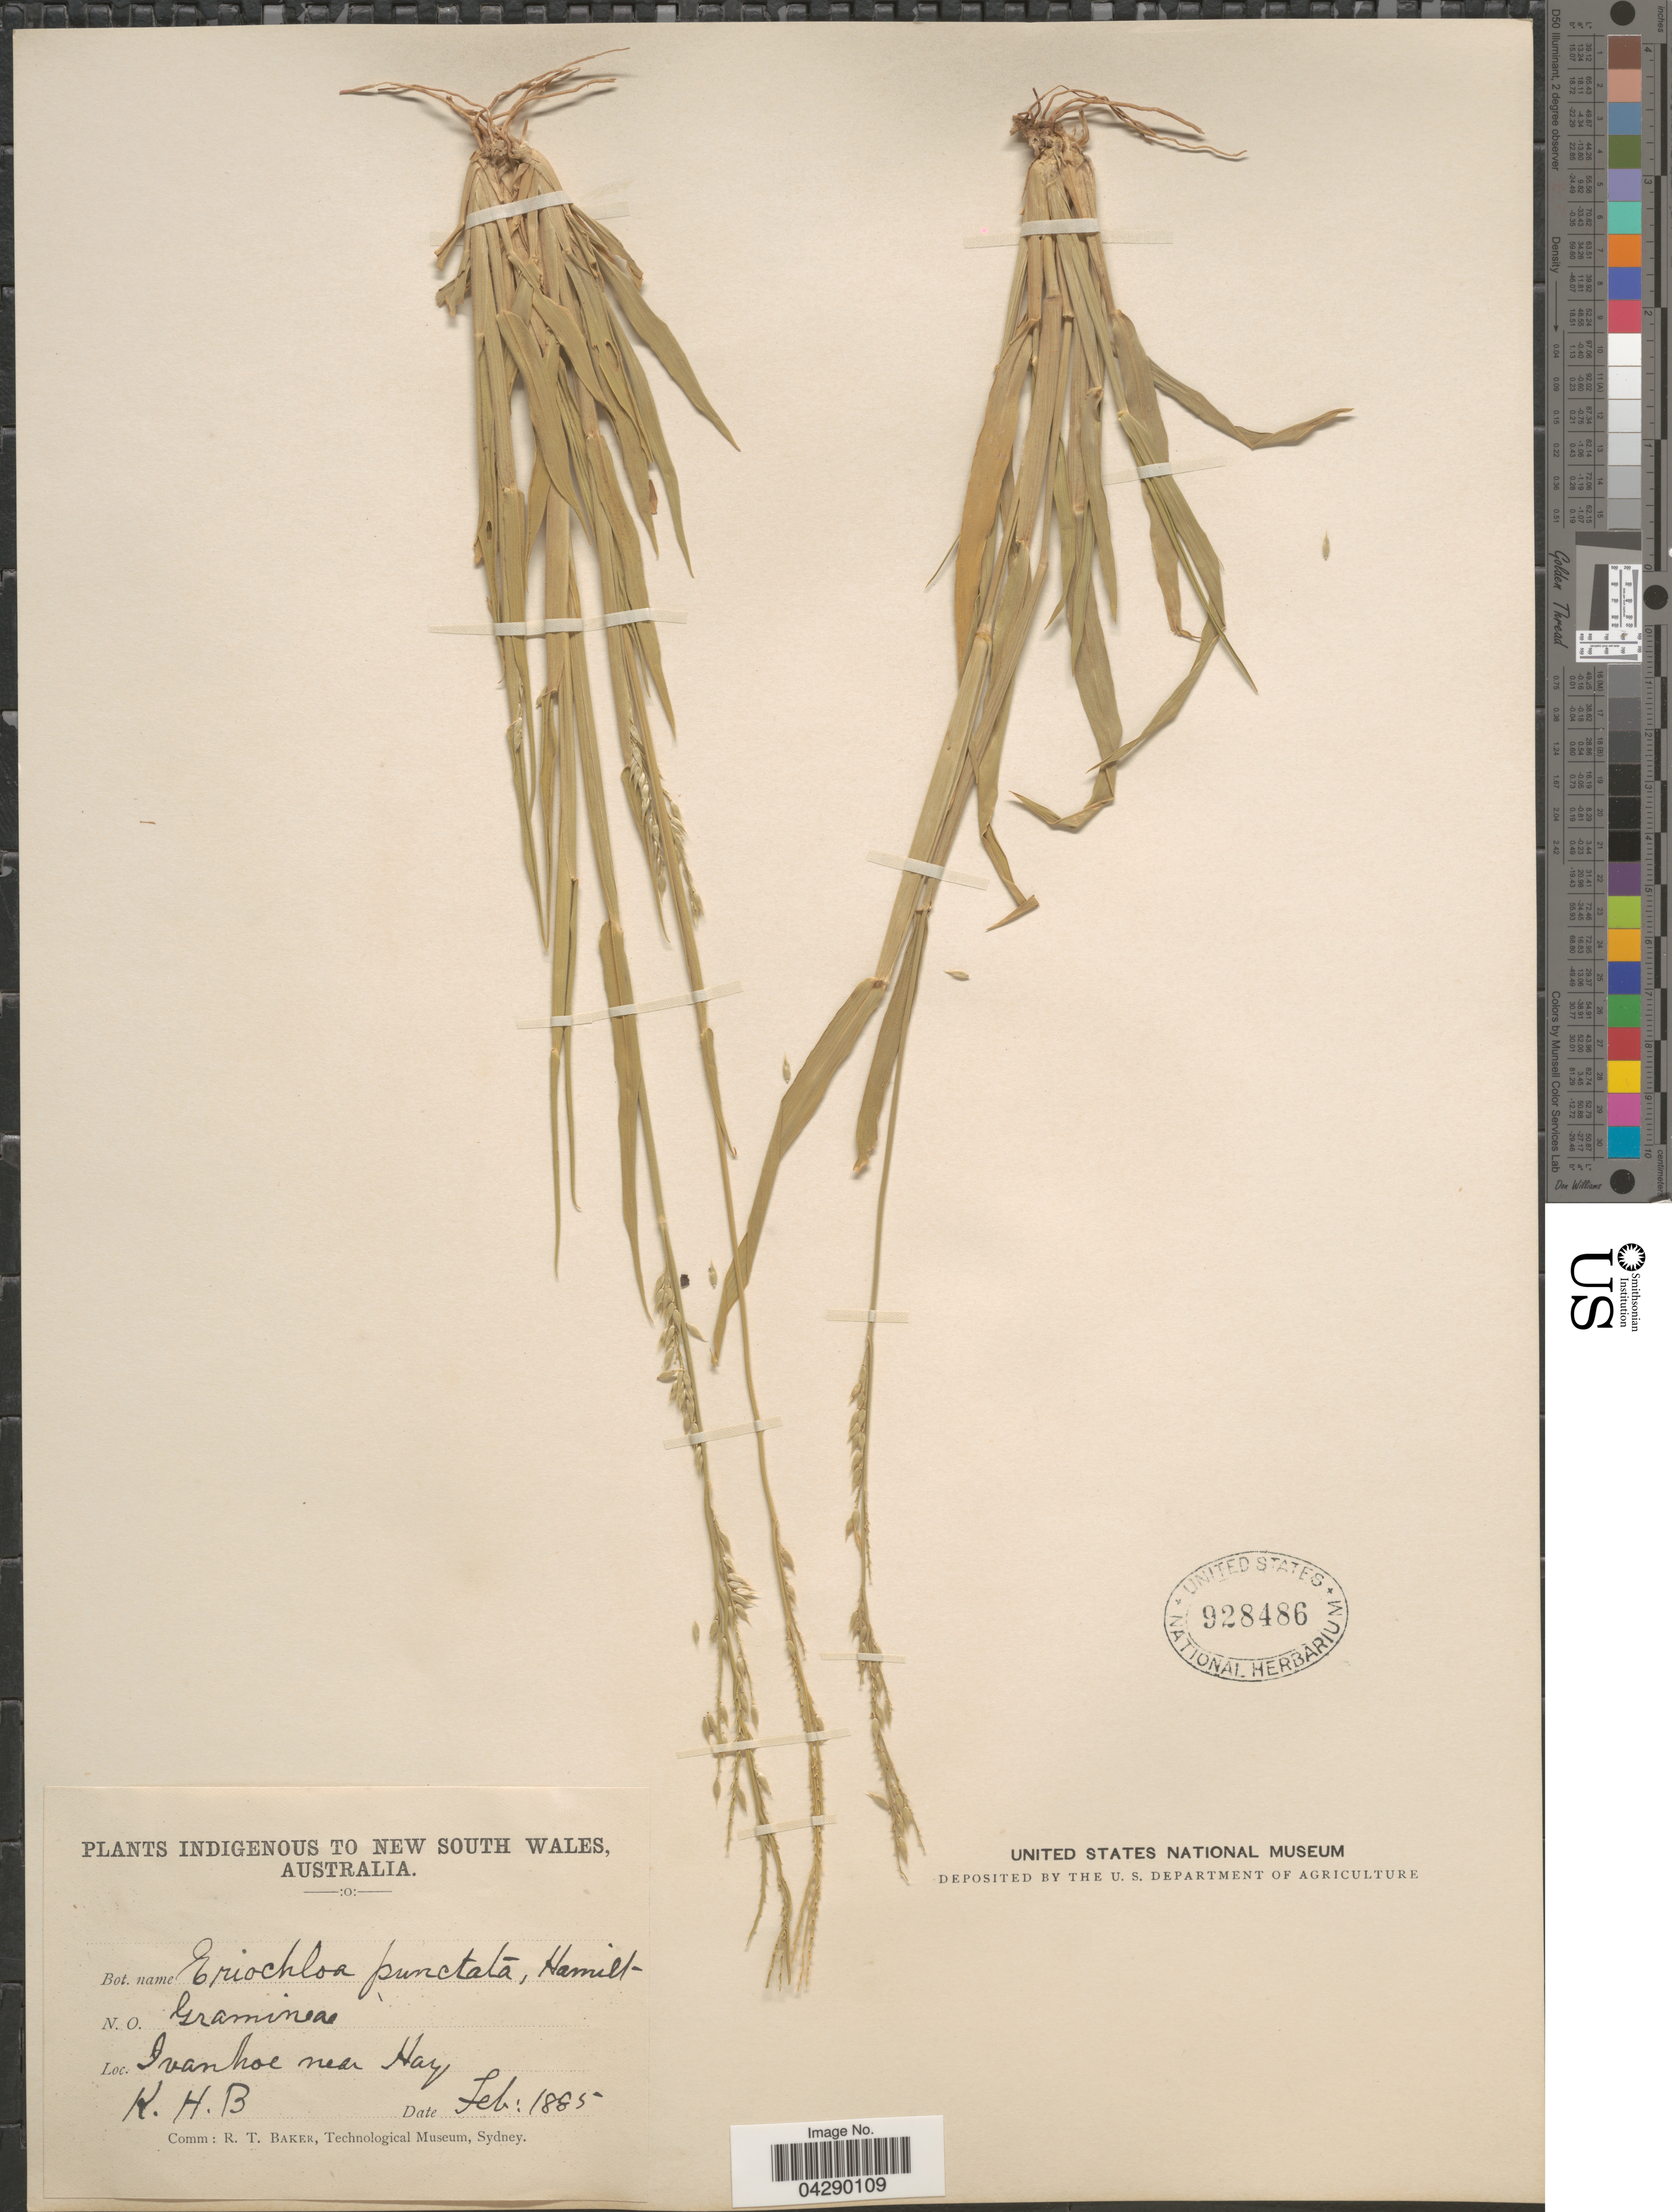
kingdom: Plantae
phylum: Tracheophyta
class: Liliopsida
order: Poales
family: Poaceae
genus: Eriochloa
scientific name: Eriochloa punctata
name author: (L.) Desv. ex Ham.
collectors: K. Horbach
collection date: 1885-02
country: Australia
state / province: New South Wales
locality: Ivanhoe near Hay.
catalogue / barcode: US 928486